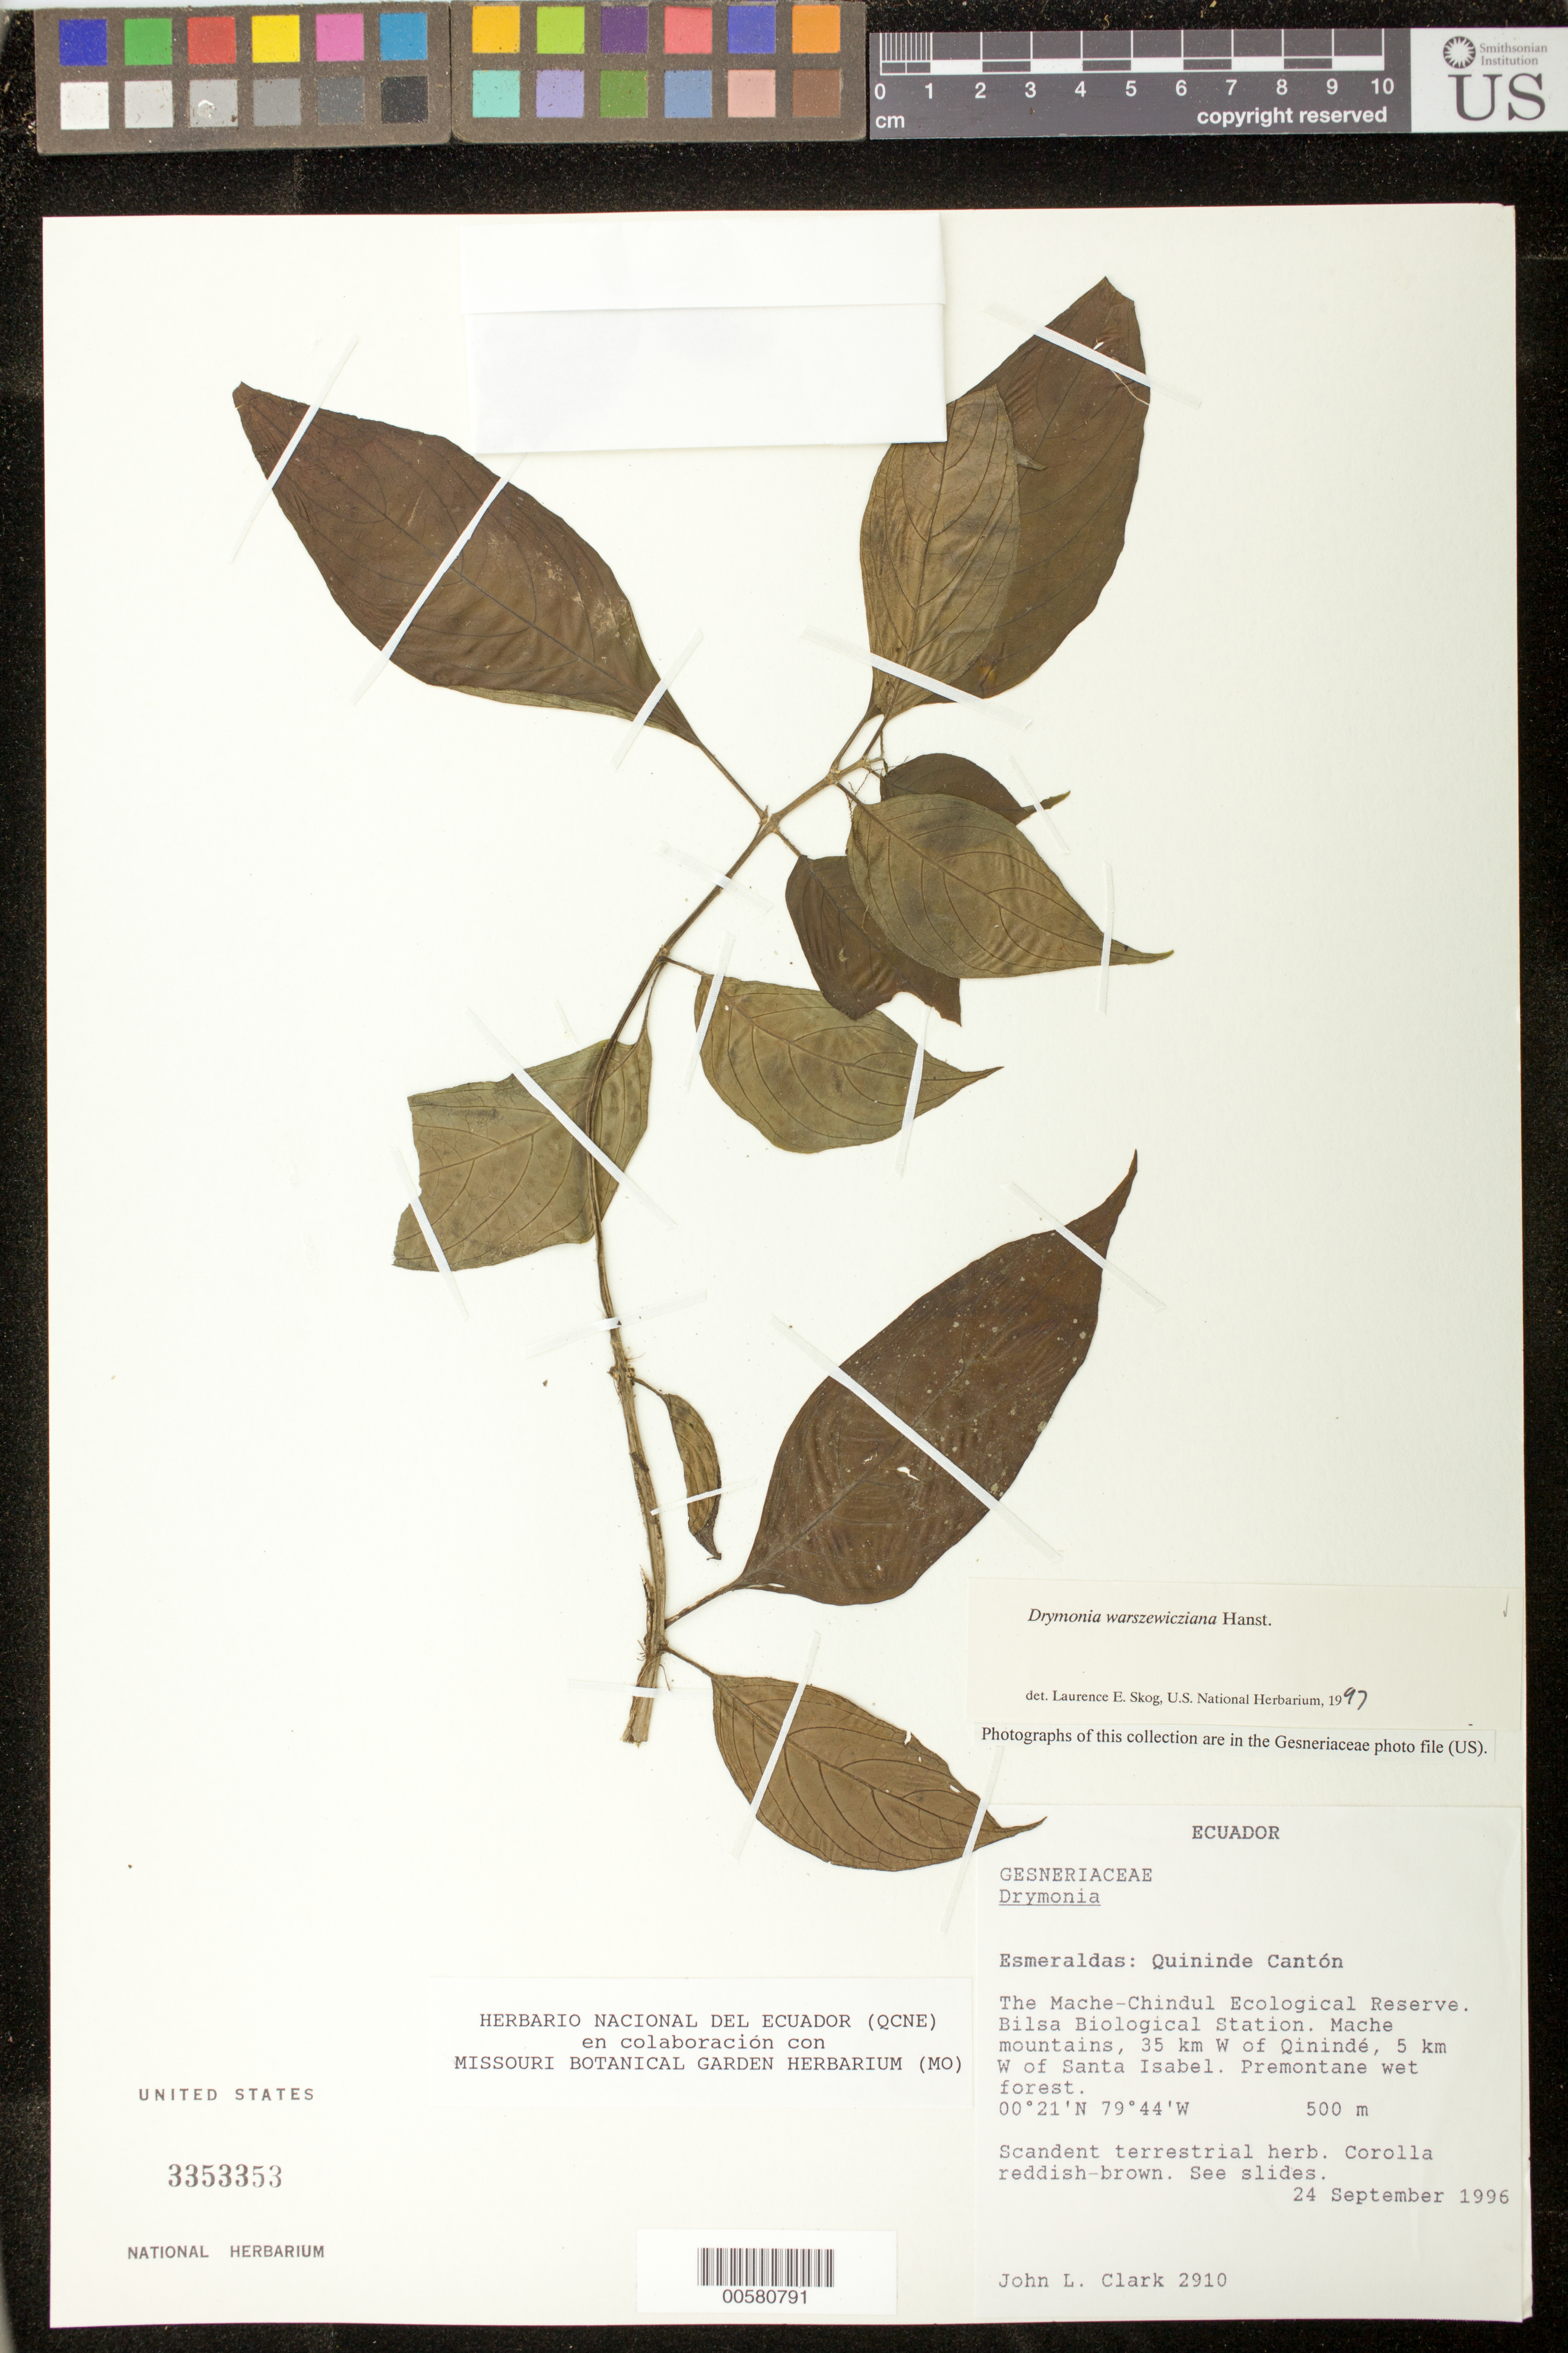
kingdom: Plantae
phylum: Tracheophyta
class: Magnoliopsida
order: Lamiales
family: Gesneriaceae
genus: Drymonia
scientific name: Drymonia warszewicziana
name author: Hanst.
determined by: Skog, Laurence E.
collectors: J. L. Clark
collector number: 2910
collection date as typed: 24 Sep 1996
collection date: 1996-09-24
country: Ecuador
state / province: Esmeraldas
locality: Quininde Cantón; Mache-Chindul Ecological Reserve; Bilsa Biological Station, Mache mountains, 35 km W of Quinindé, 5 km W of Santa Isabel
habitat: Premontane wet forest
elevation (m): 500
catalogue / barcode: US 3353353